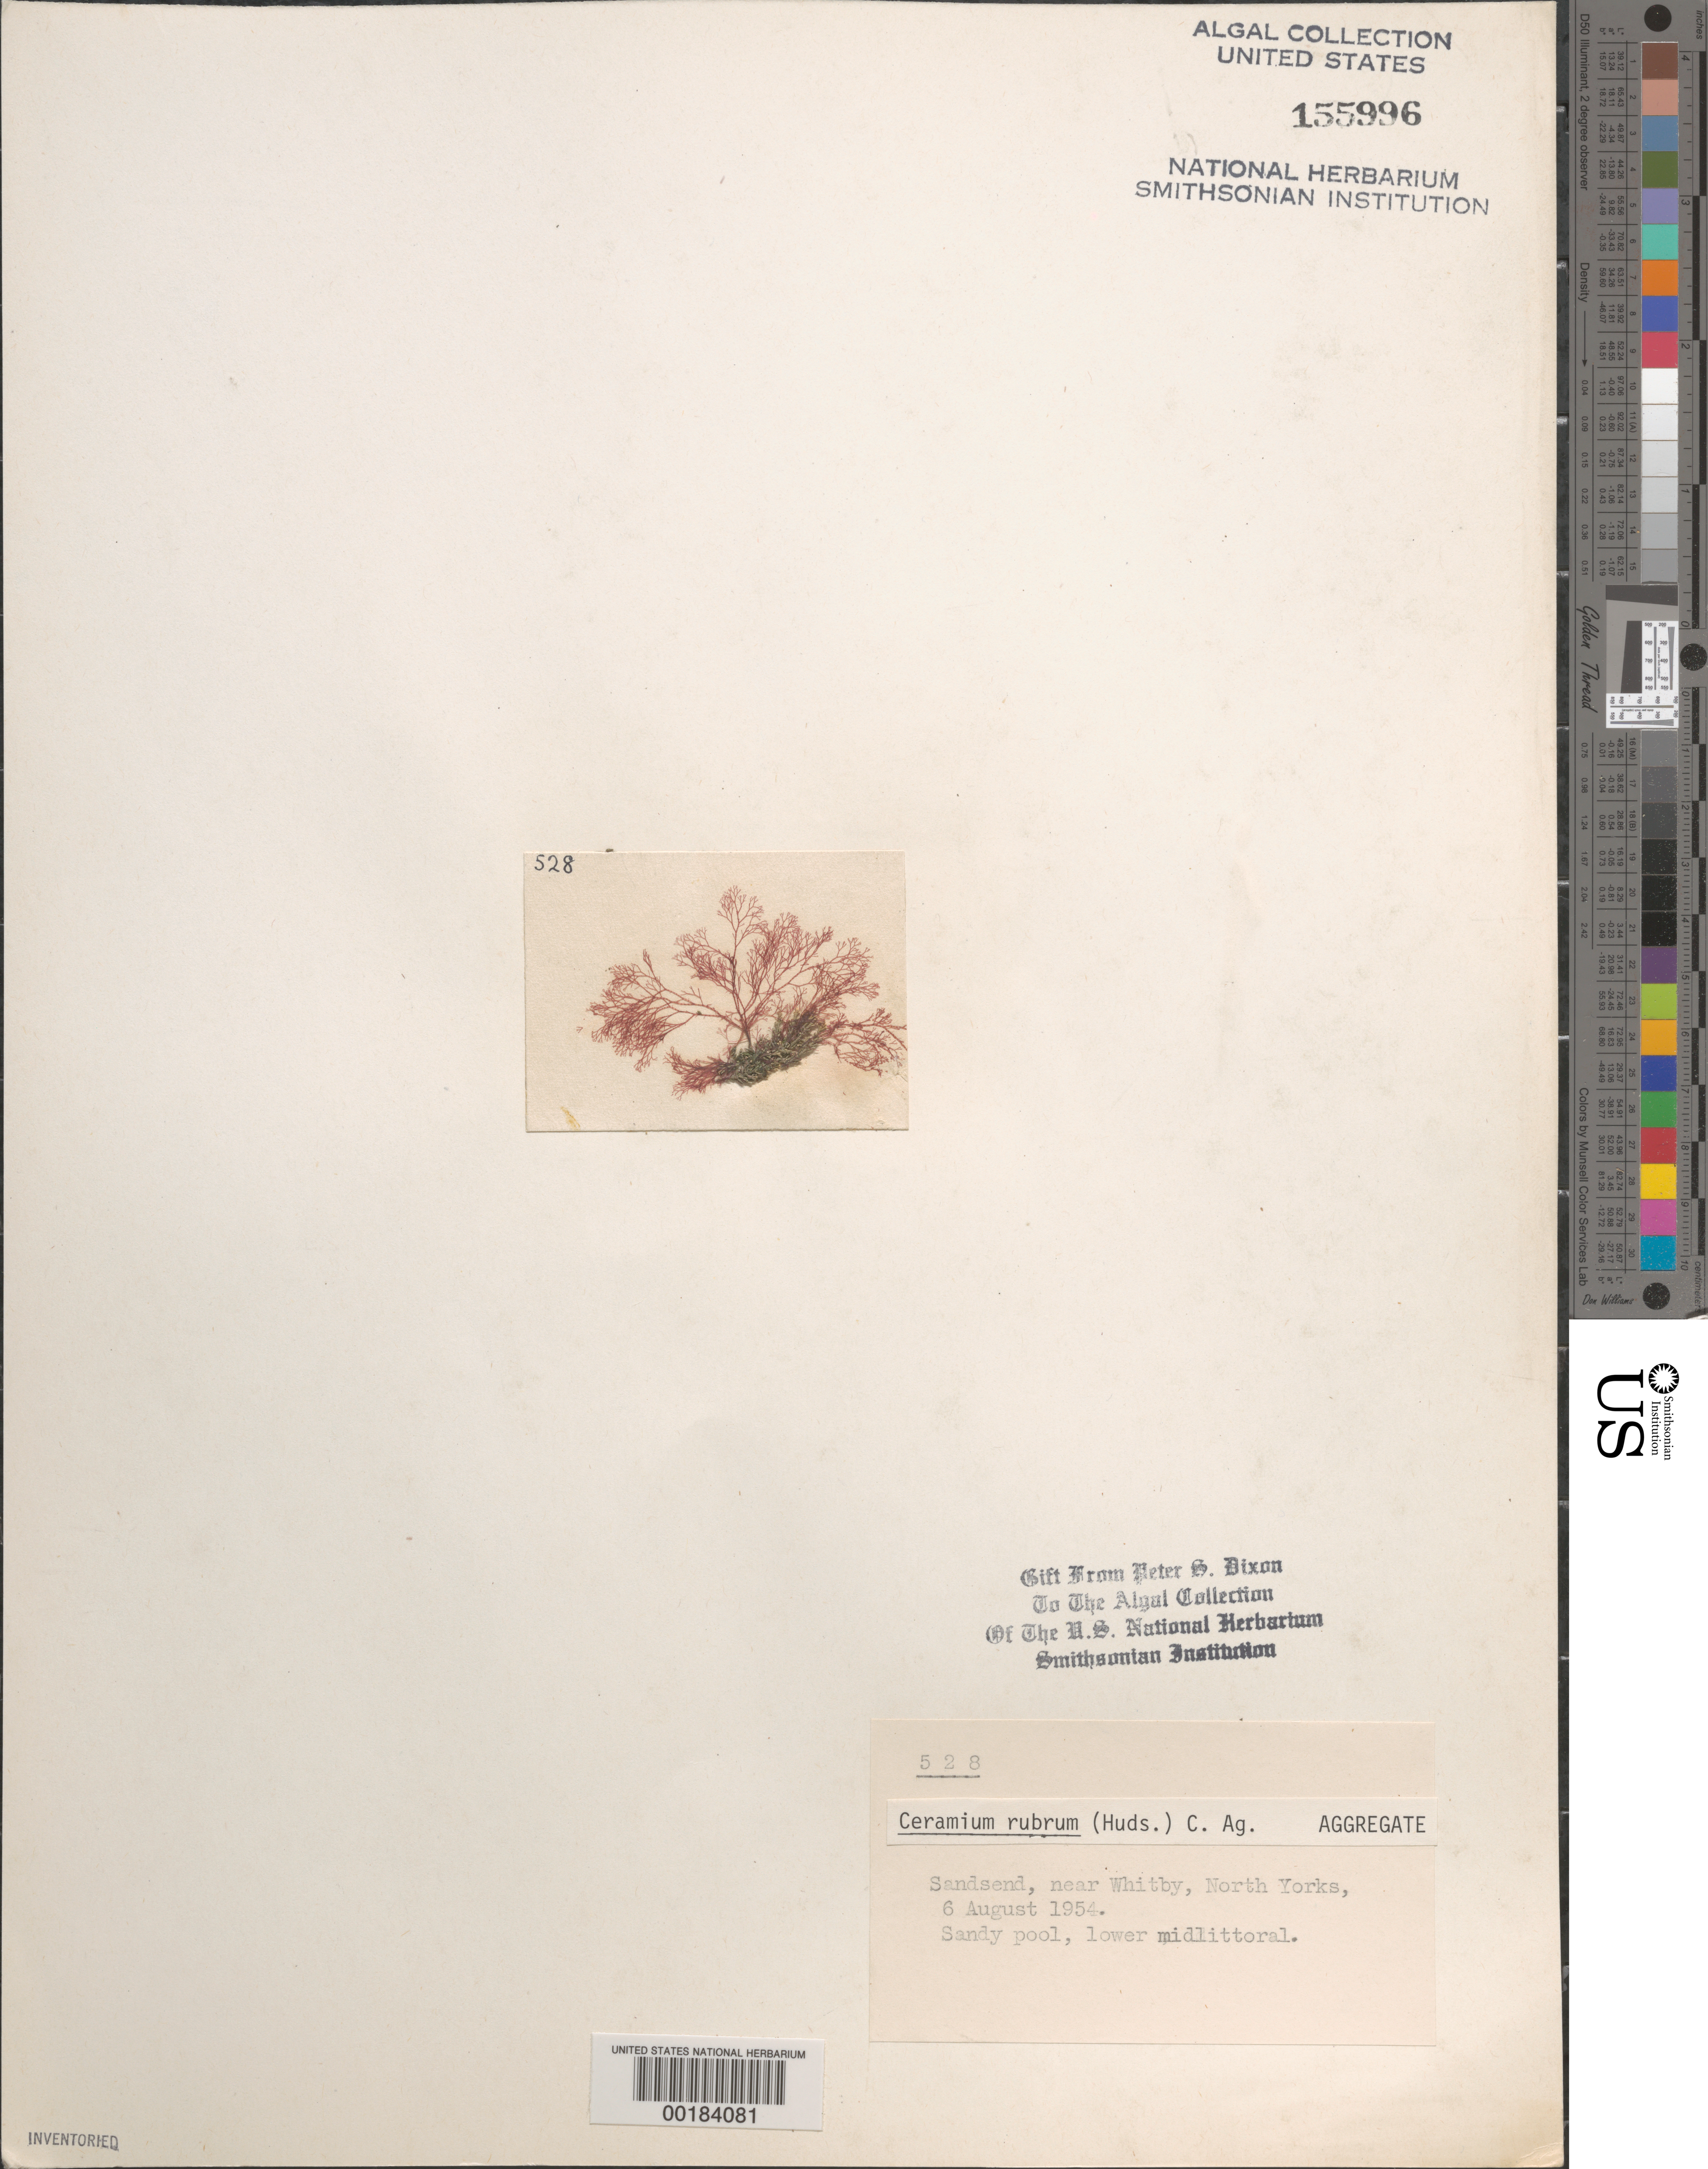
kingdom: Plantae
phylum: Rhodophyta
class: Florideophyceae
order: Ceramiales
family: Ceramiaceae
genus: Ceramium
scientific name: Ceramium rubrum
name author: C. Agardh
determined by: Dixon, P. S.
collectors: P. S. Dixon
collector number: PSD 528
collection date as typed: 06 Aug 1954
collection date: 1954-08-06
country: United Kingdom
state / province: England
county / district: North Yorkshire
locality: Sandsend, near Whitby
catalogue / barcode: US 155996